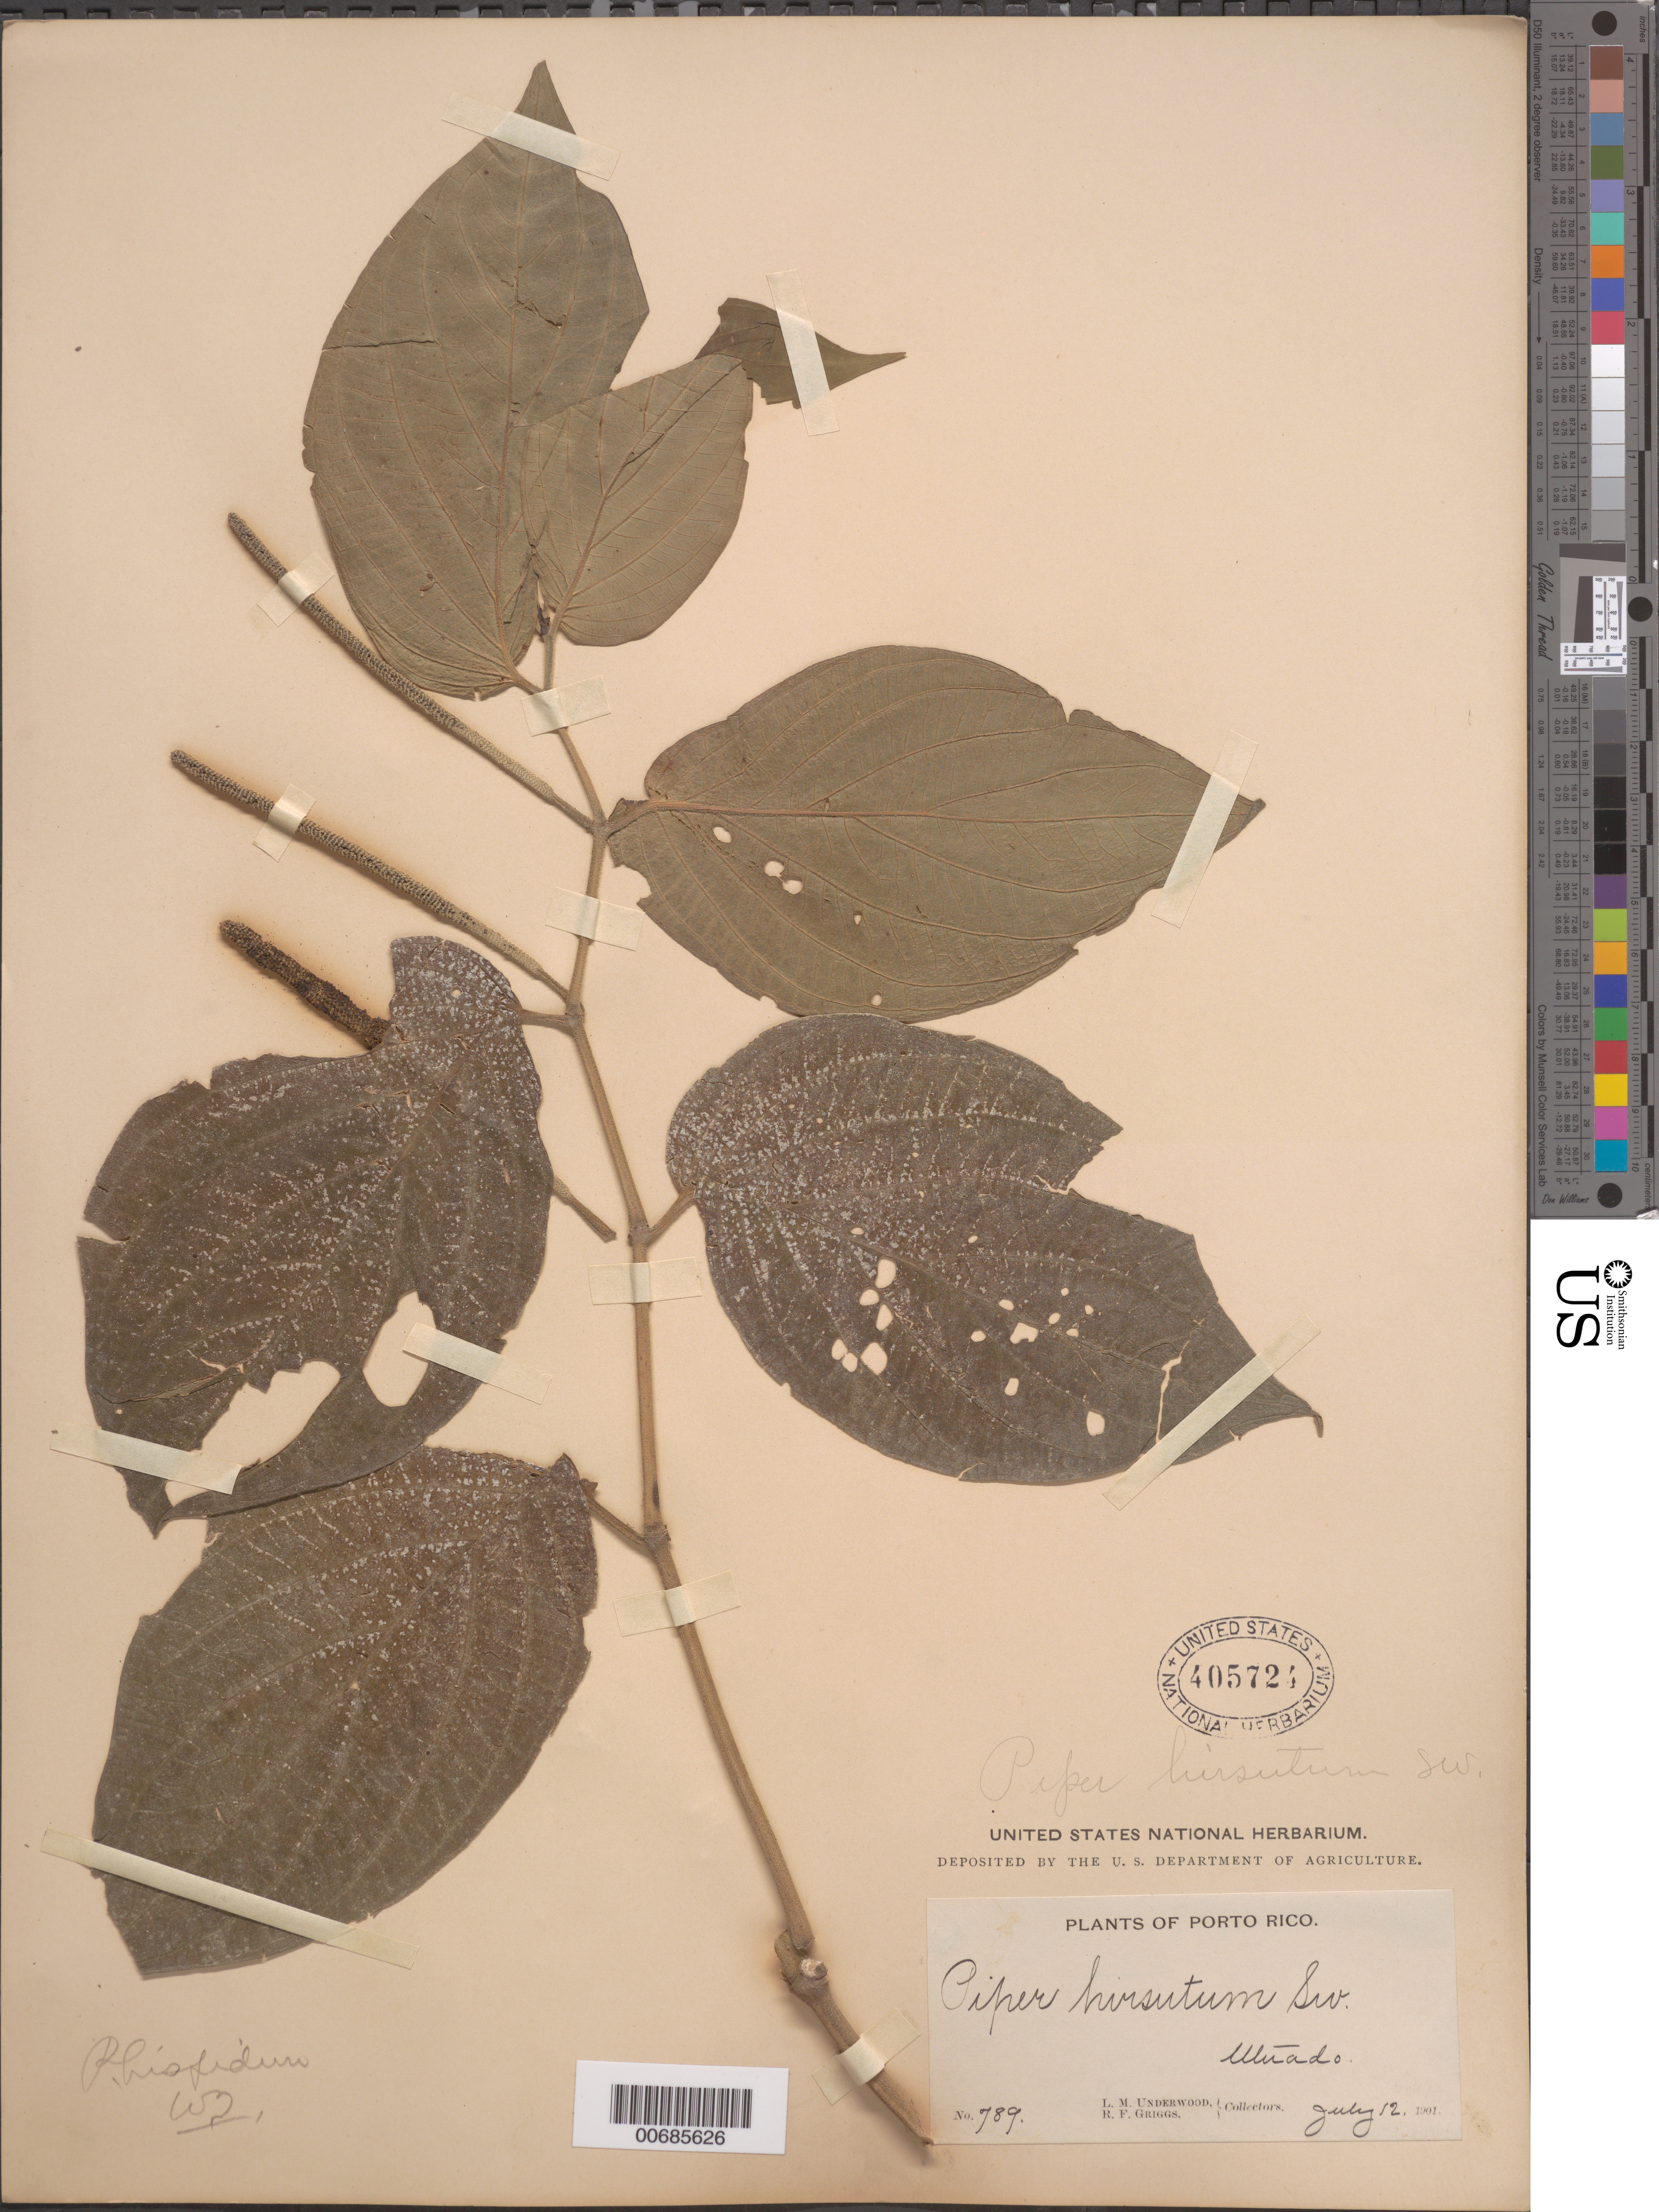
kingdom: Plantae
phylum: Tracheophyta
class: Magnoliopsida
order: Piperales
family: Piperaceae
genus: Piper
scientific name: Piper hirsutum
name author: Sw.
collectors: L. M. Underwood & R. F. Griggs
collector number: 789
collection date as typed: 12 Jul 1901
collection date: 1901-07-12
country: Puerto Rico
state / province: Utuado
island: Greater Antilles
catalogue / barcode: US 405724